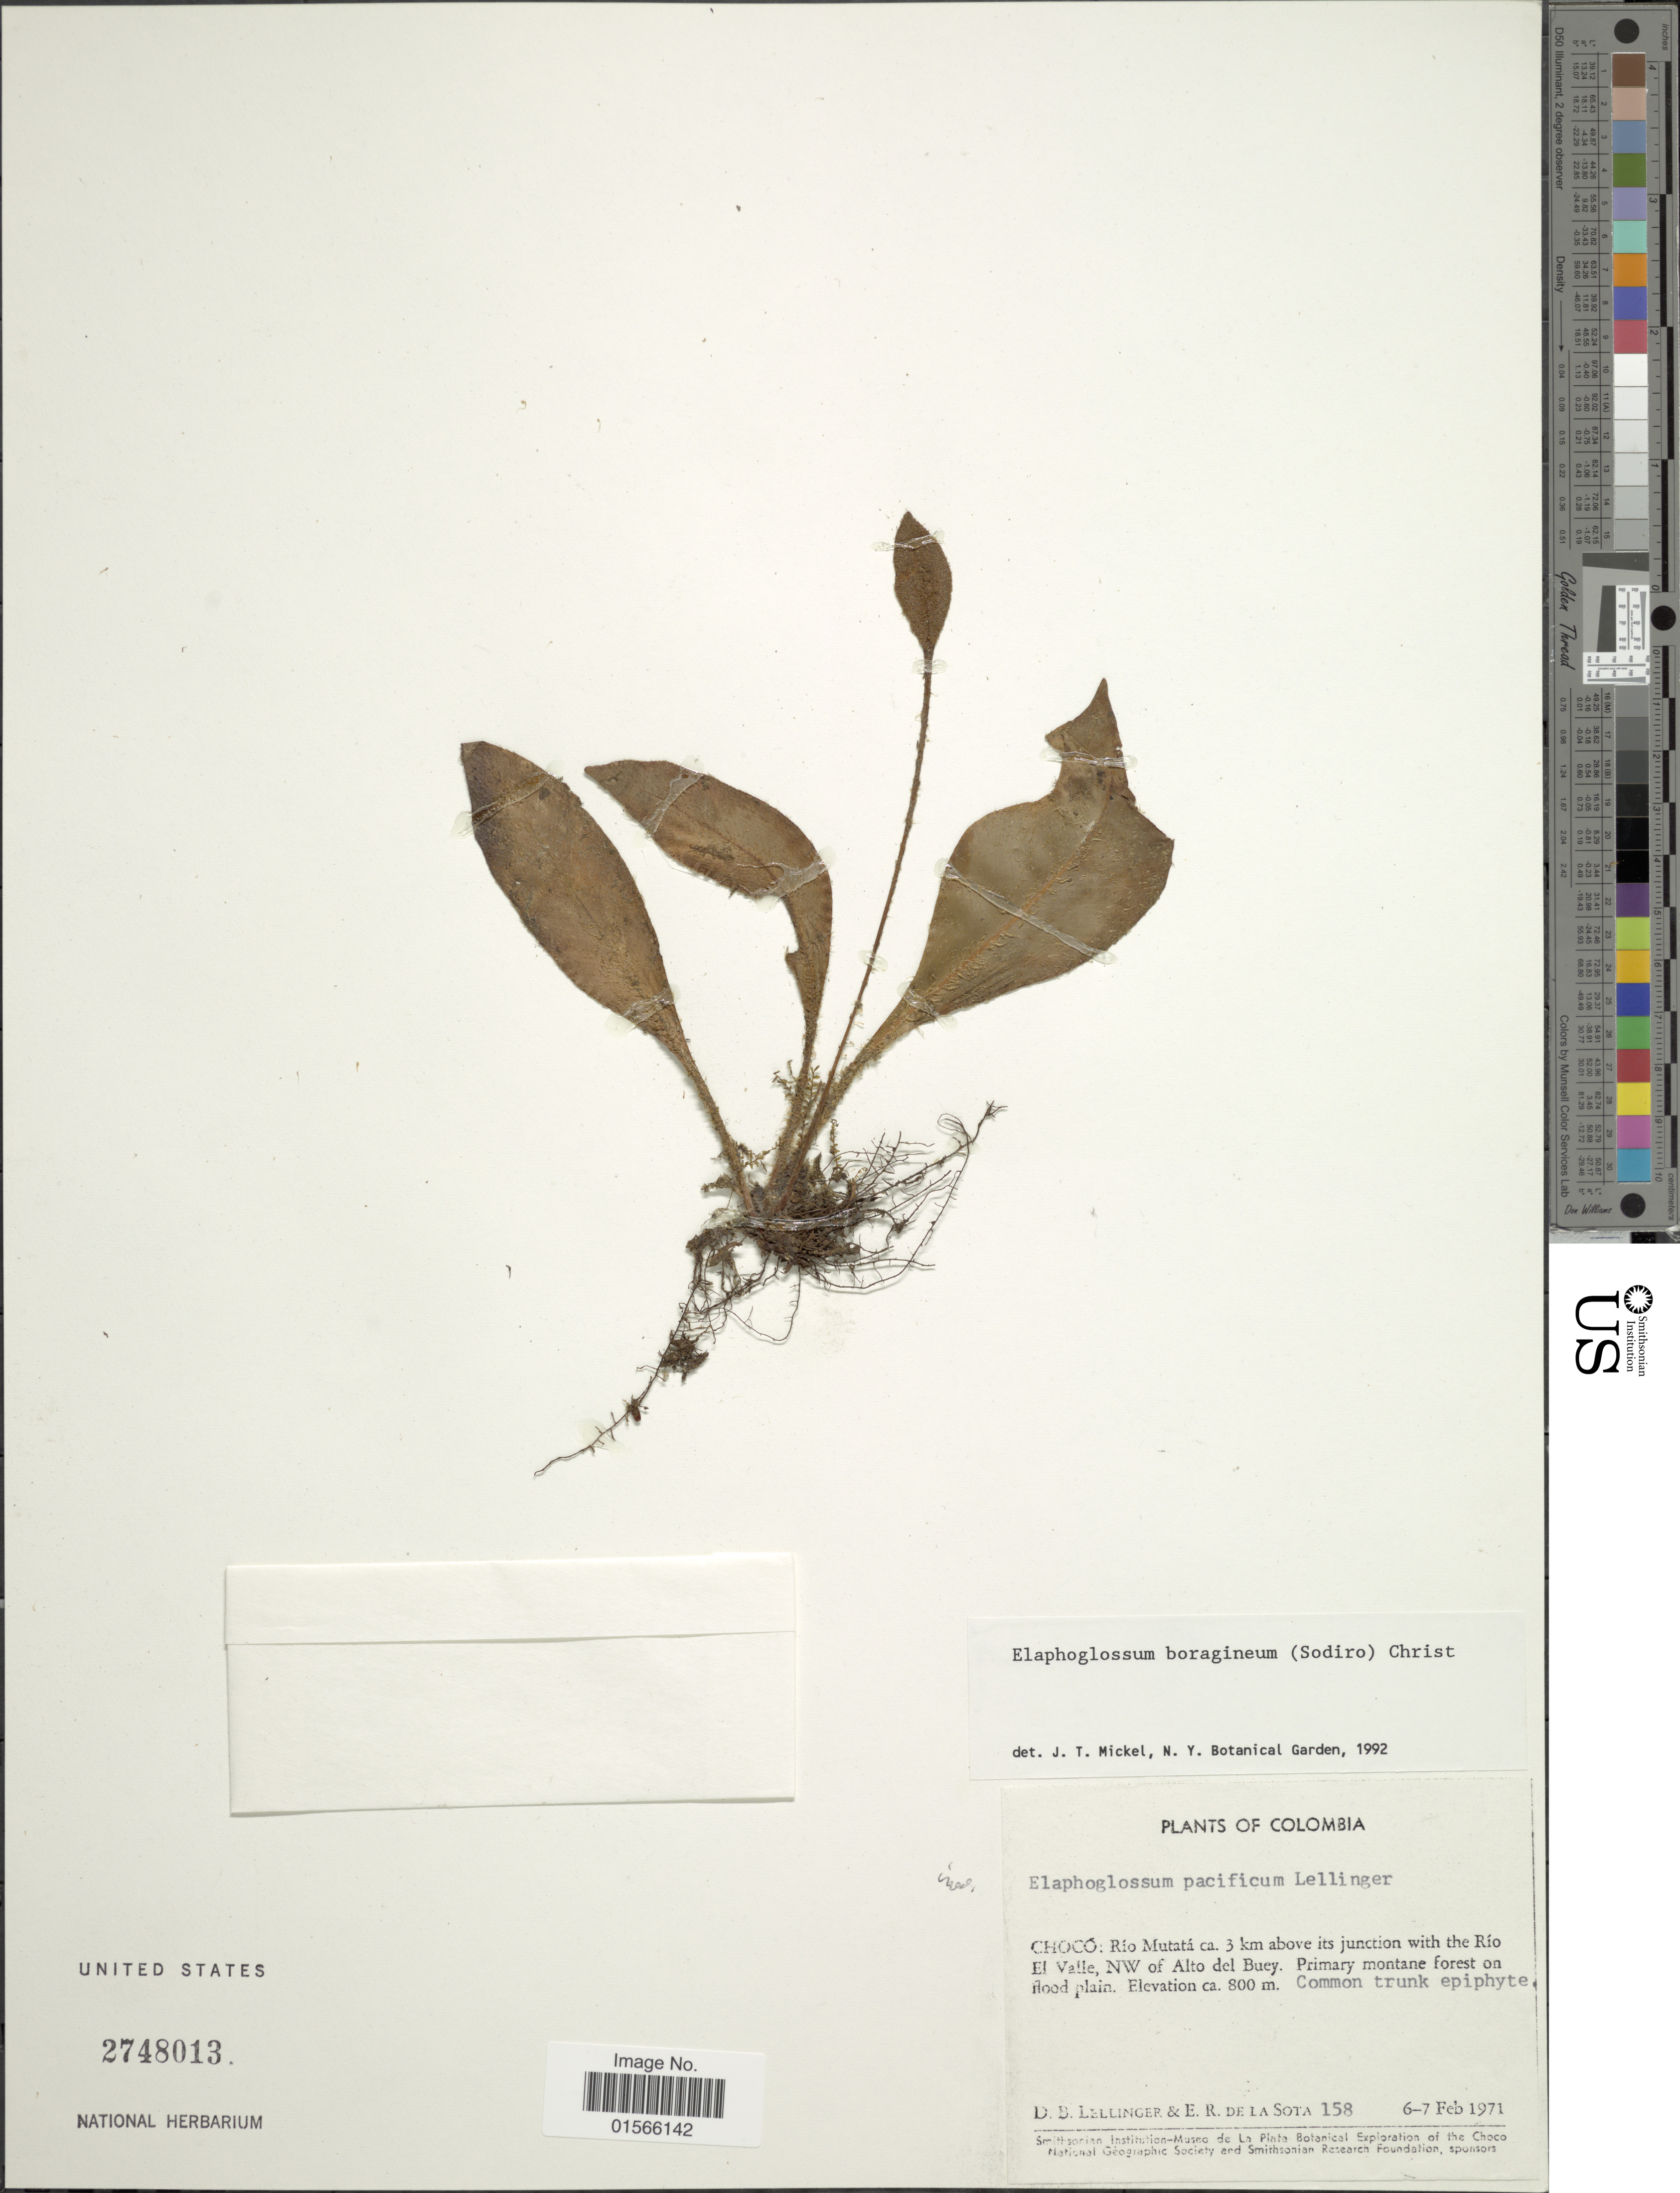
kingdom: Plantae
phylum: Tracheophyta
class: Polypodiopsida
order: Polypodiales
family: Dryopteridaceae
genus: Elaphoglossum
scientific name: Elaphoglossum boragineum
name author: (Sodiro) Christ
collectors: D. B. Lellinger & E. R. de la Sota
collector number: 158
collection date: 1971-02-06/1971-02-07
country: Colombia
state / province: Chocó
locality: Río Mutatá ca. 3 km above its junction with the Río El Valle, NW of Alto dl Buey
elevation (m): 800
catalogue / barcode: US 2748013